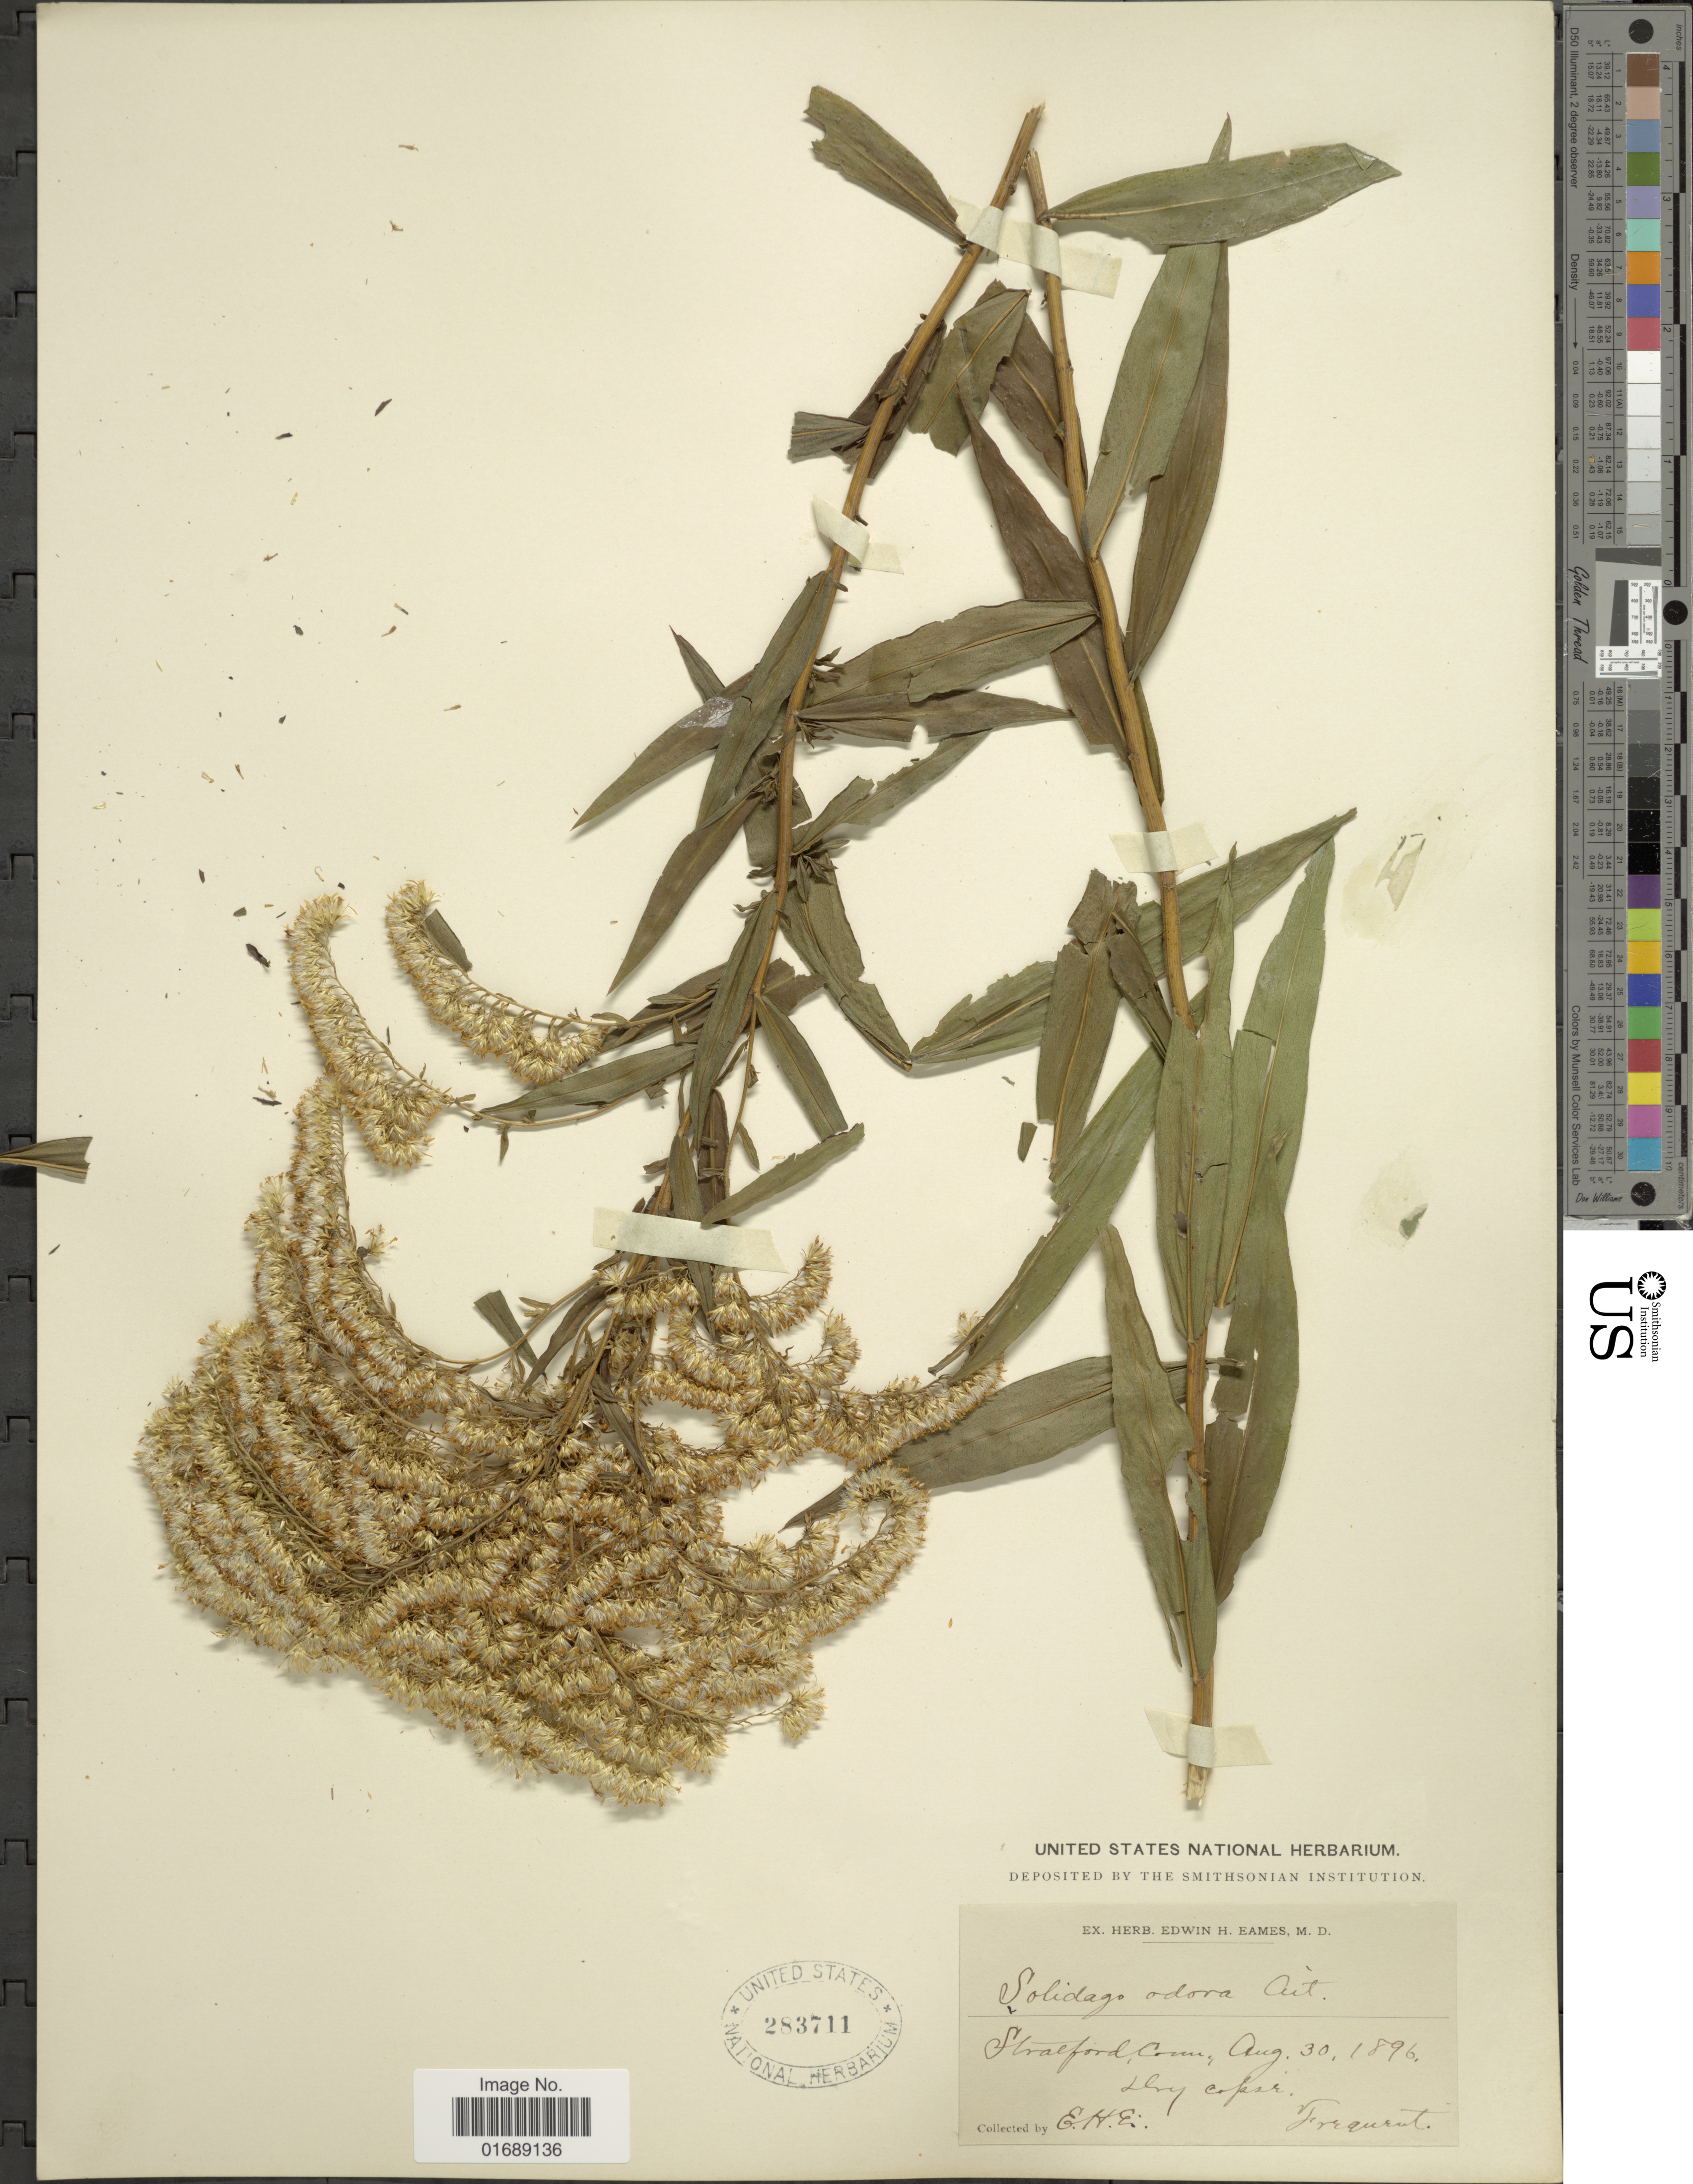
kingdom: Plantae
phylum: Tracheophyta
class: Magnoliopsida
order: Asterales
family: Asteraceae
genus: Solidago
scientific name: Solidago odora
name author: Aiton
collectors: E. H. Eames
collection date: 1896-08-30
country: United States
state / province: Connecticut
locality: Stratford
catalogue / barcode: US 283711